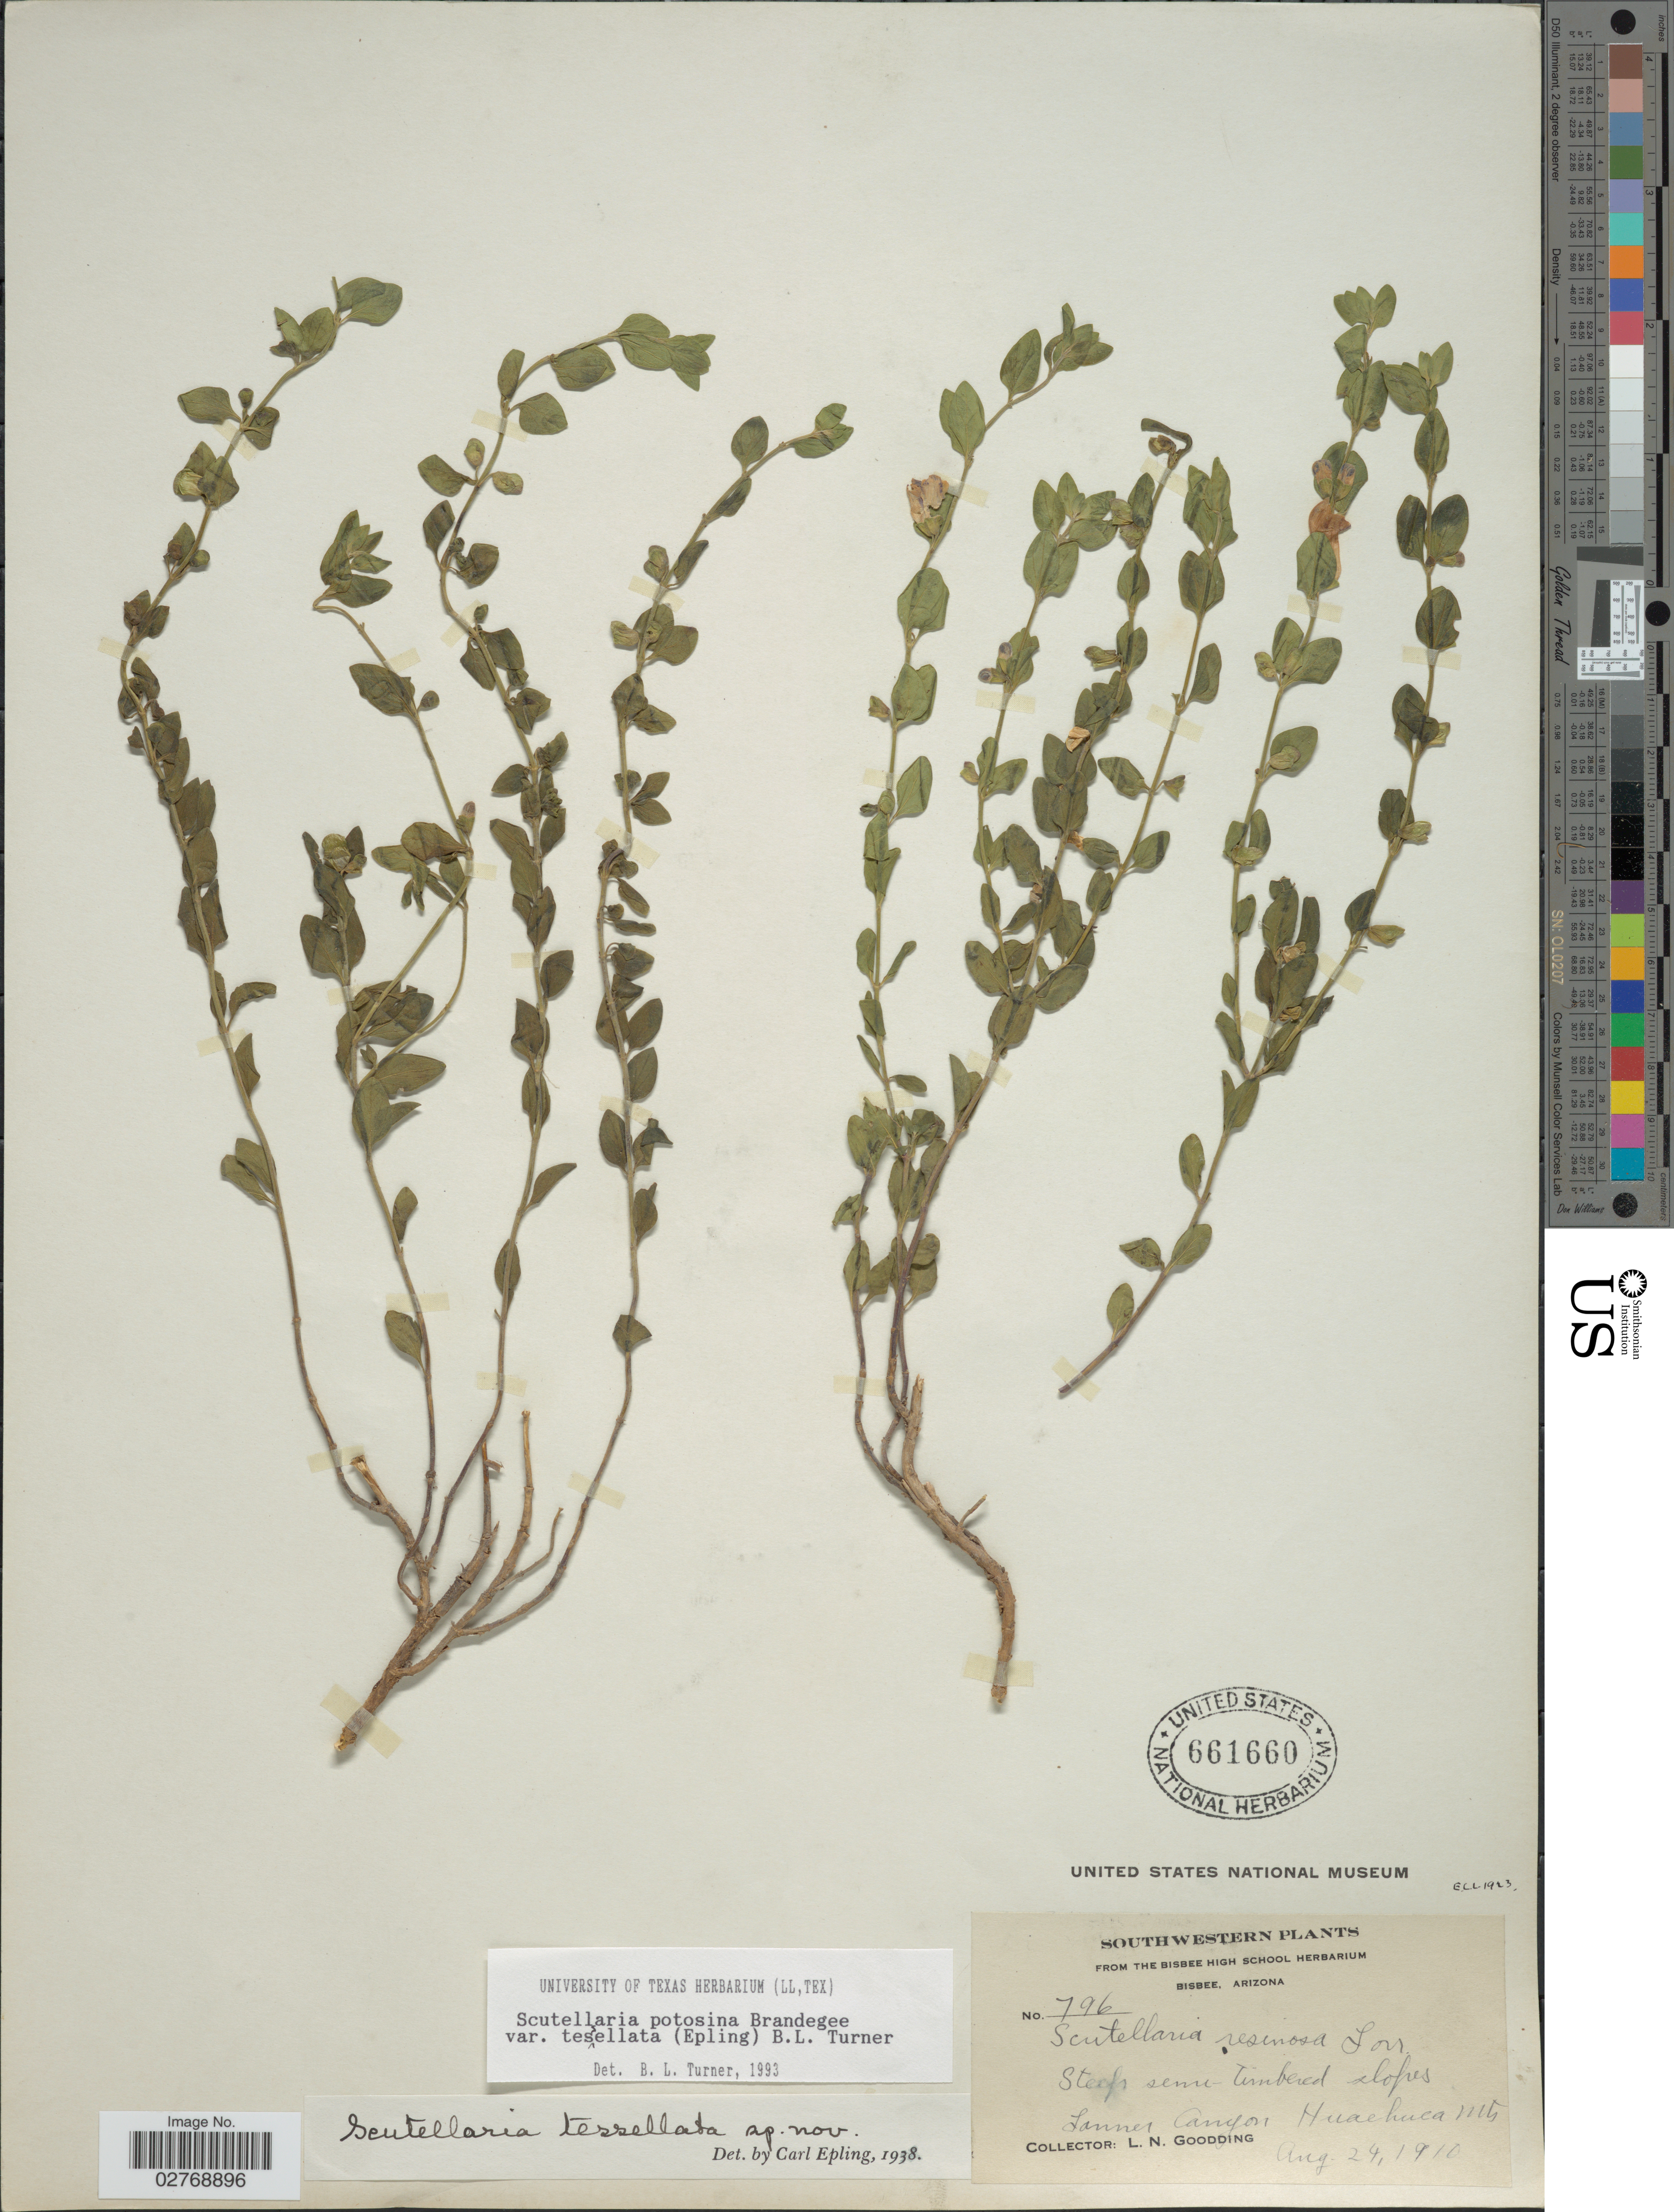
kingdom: Plantae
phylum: Tracheophyta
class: Magnoliopsida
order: Lamiales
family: Lamiaceae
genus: Scutellaria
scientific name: Scutellaria potosina var. tessellata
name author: Brandegee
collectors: L. N. Goodding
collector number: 796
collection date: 1910-08-24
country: United States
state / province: Arizona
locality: Southwestern. Steeps semi-timbered slopes. Tanner Canyon, Huachuca Mts.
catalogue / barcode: US 661660